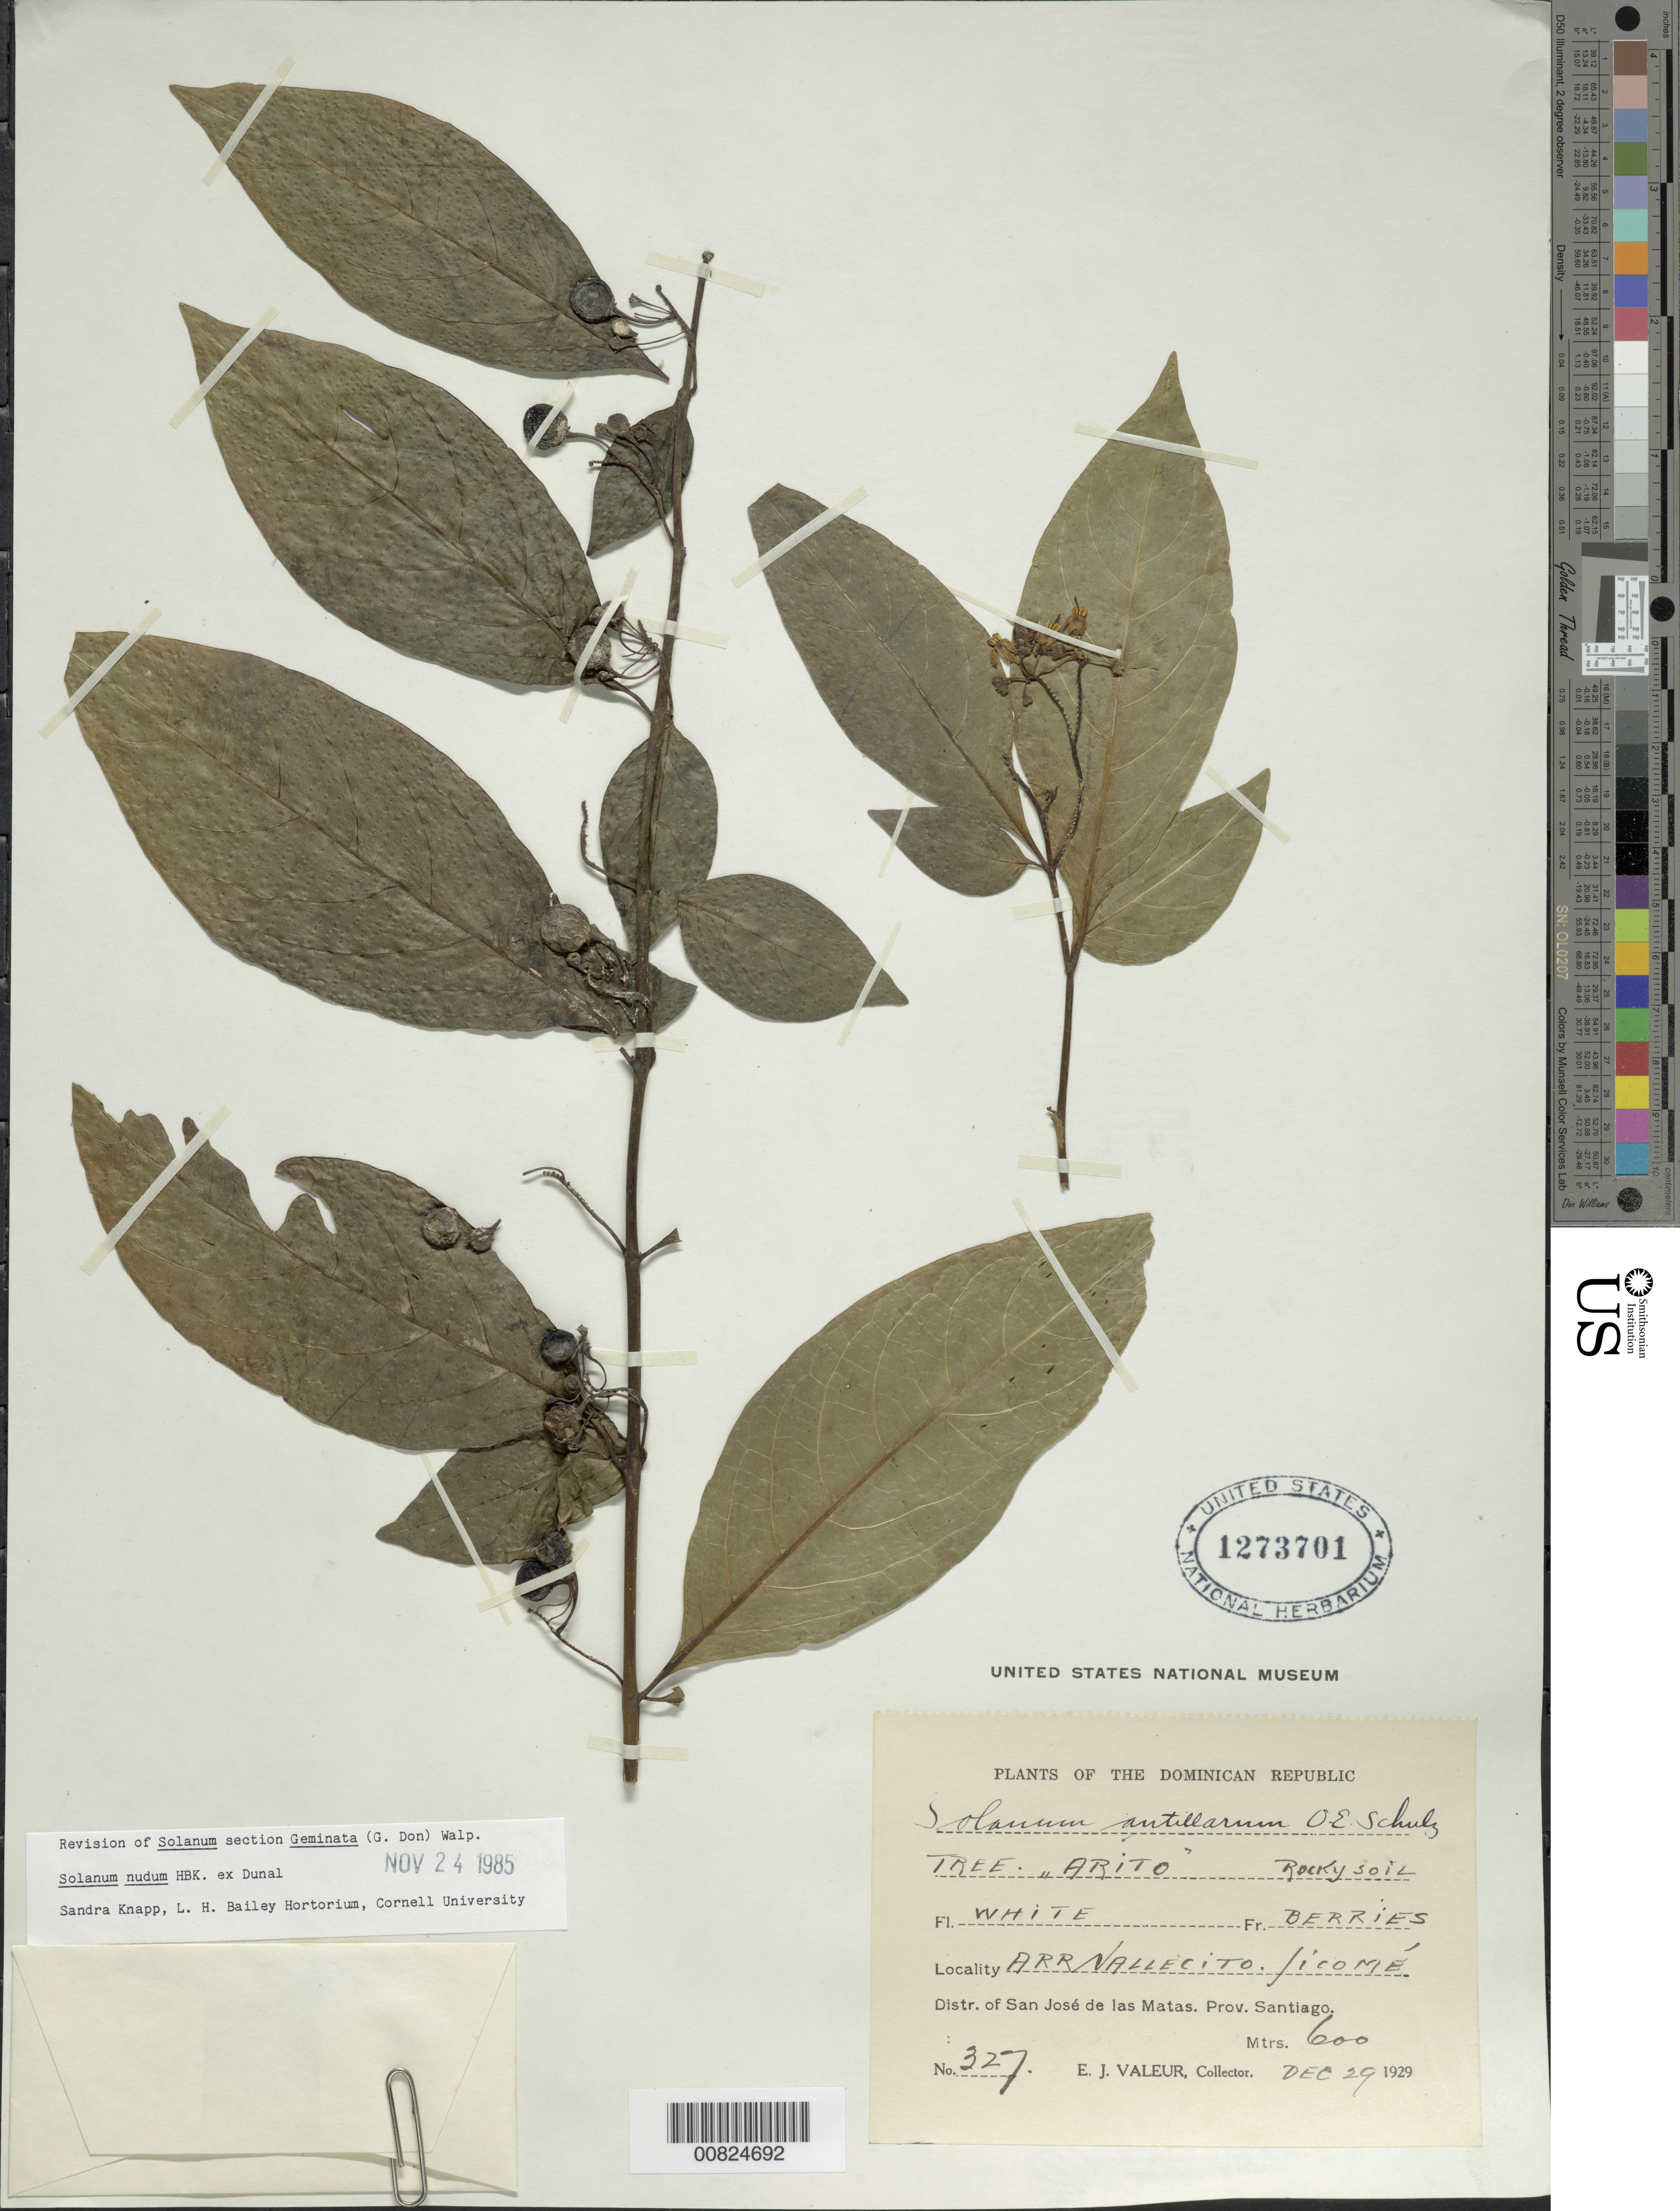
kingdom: Plantae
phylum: Tracheophyta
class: Magnoliopsida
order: Solanales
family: Solanaceae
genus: Solanum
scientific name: Solanum nudum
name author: Dunal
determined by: Knapp, S. D.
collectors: E. Valeur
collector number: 327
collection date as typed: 29 Dec 1929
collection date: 1929-12-29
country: Dominican Republic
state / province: Santiago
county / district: San José de las Matas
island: Hispaniola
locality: Arrnallecito Jicomé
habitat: Rocky soil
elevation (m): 600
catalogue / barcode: US 1273701